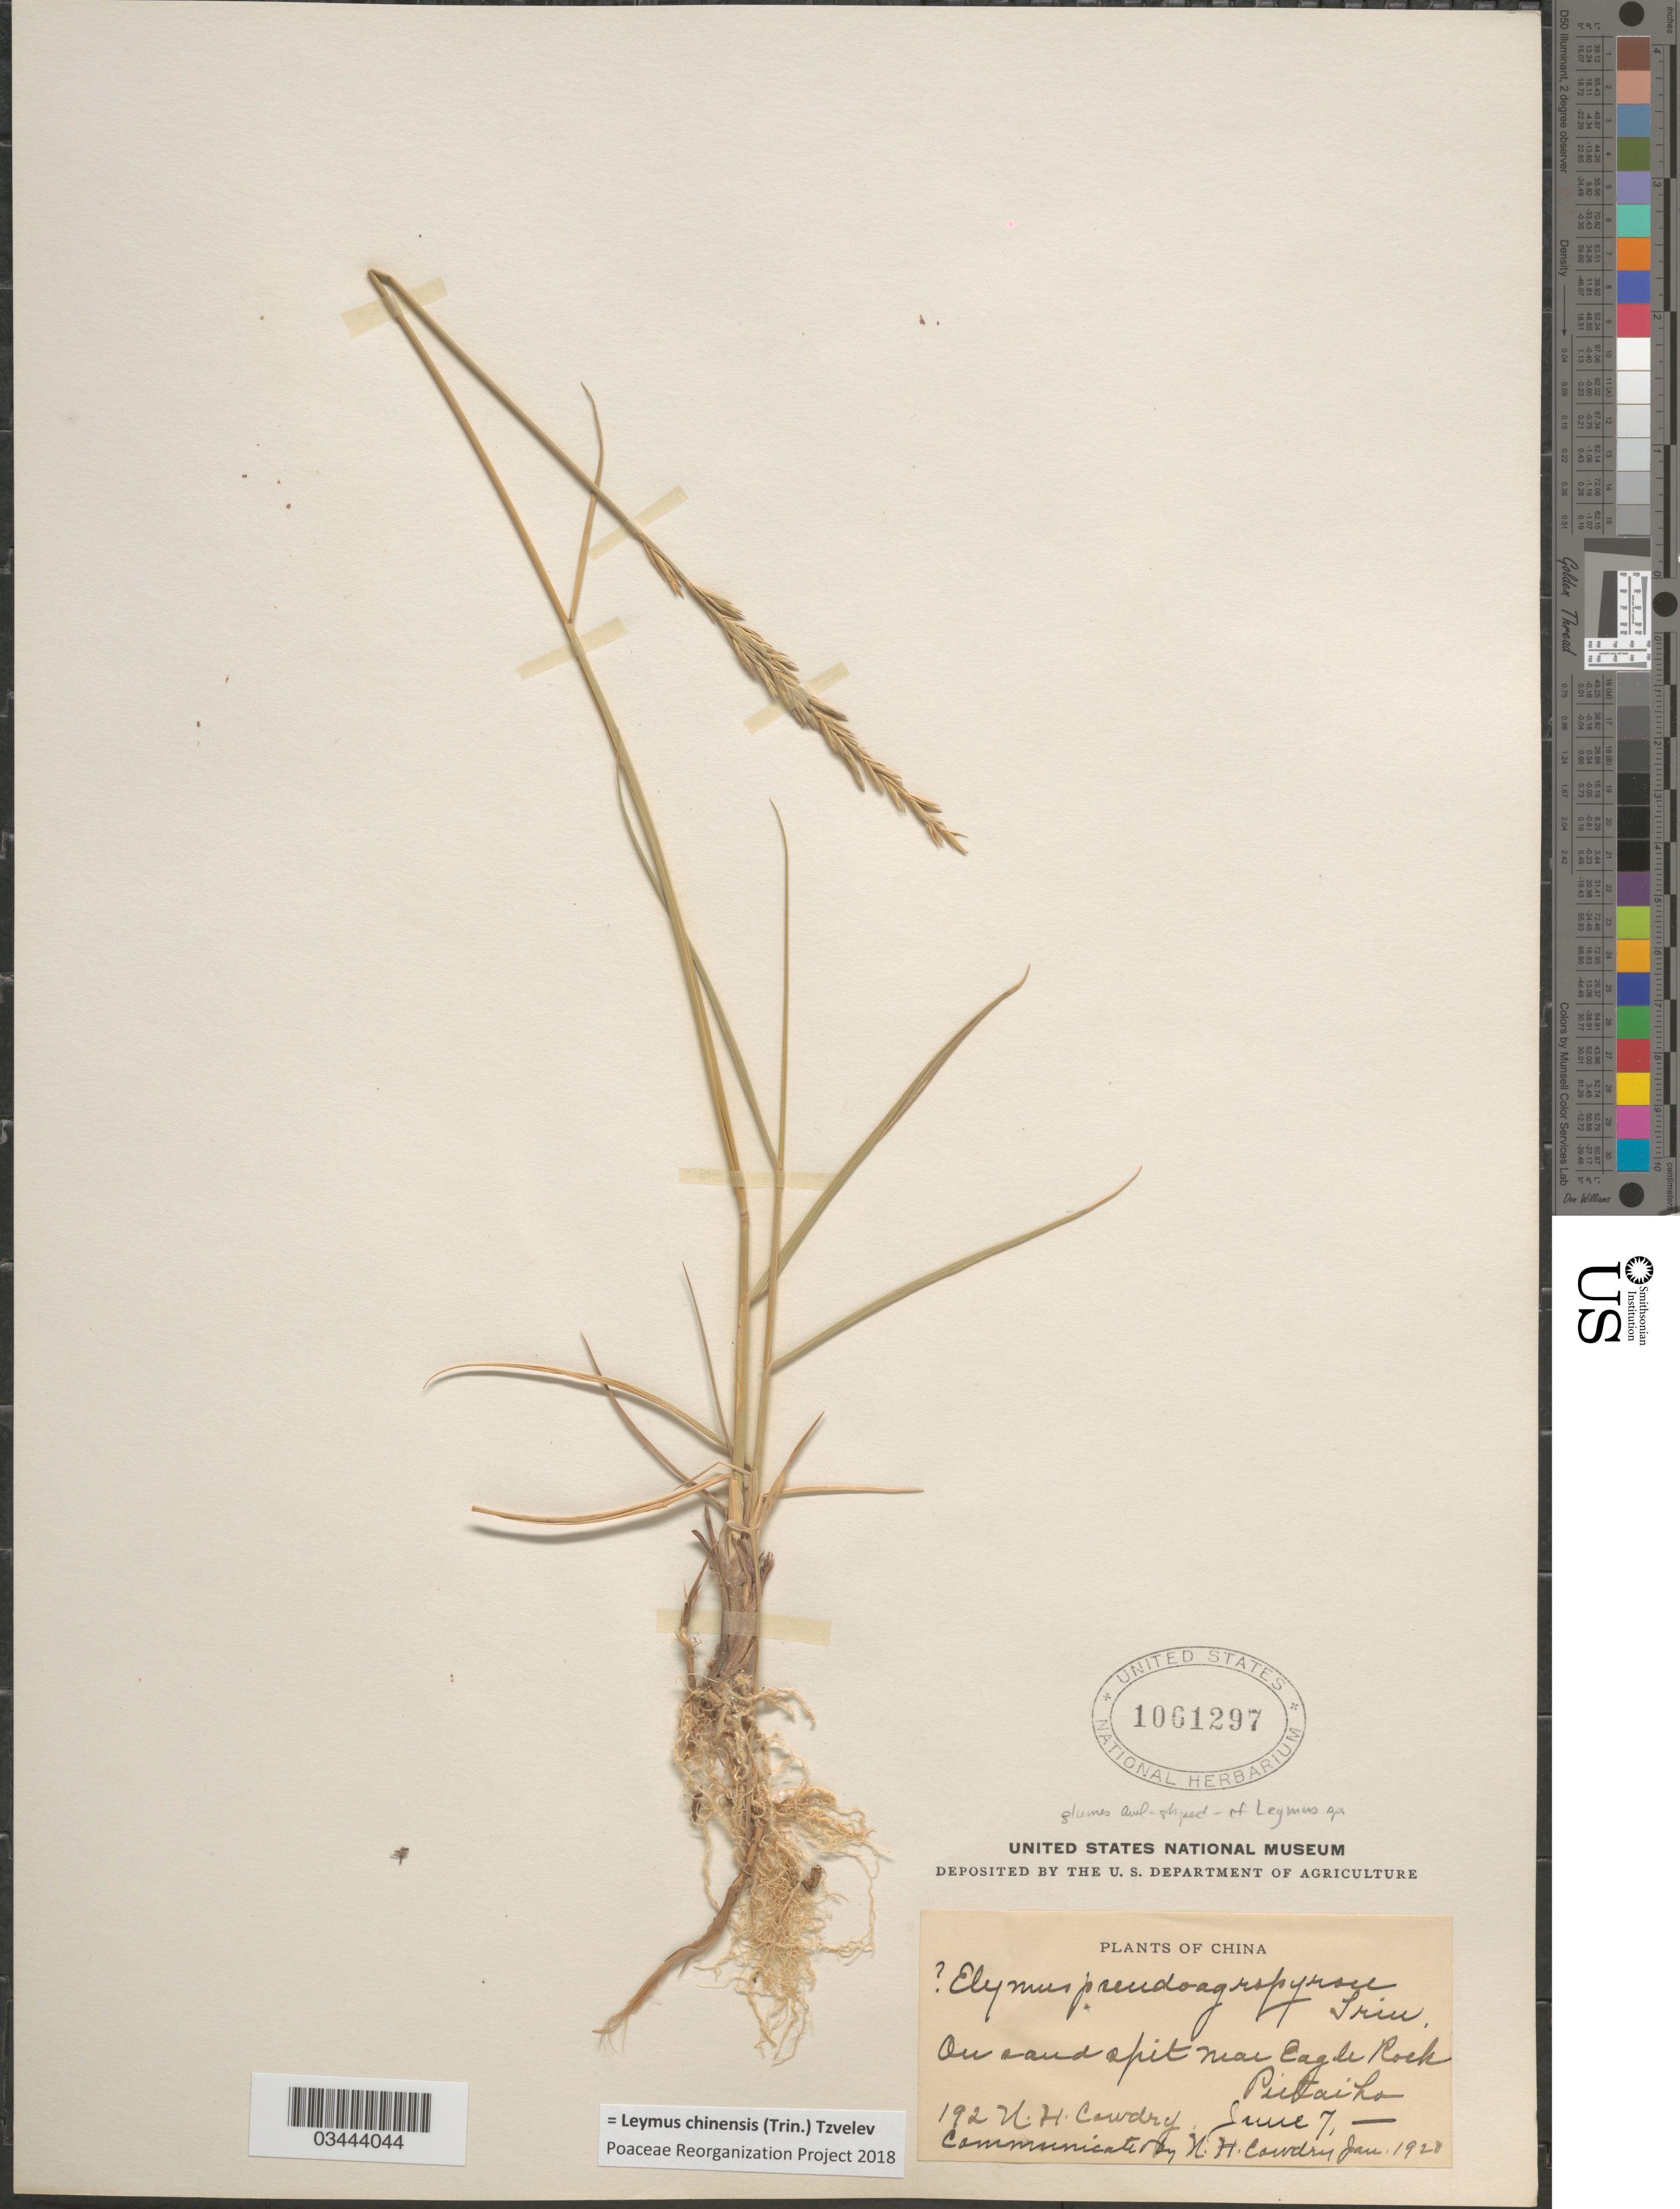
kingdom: Plantae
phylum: Tracheophyta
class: Liliopsida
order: Poales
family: Poaceae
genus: Leymus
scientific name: Leymus chinensis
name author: (Trin.) Tzvelev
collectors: N. H. Cowdry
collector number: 192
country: China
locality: On sand spit near Eagle Rock. Peitaiho.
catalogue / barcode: US 1061297